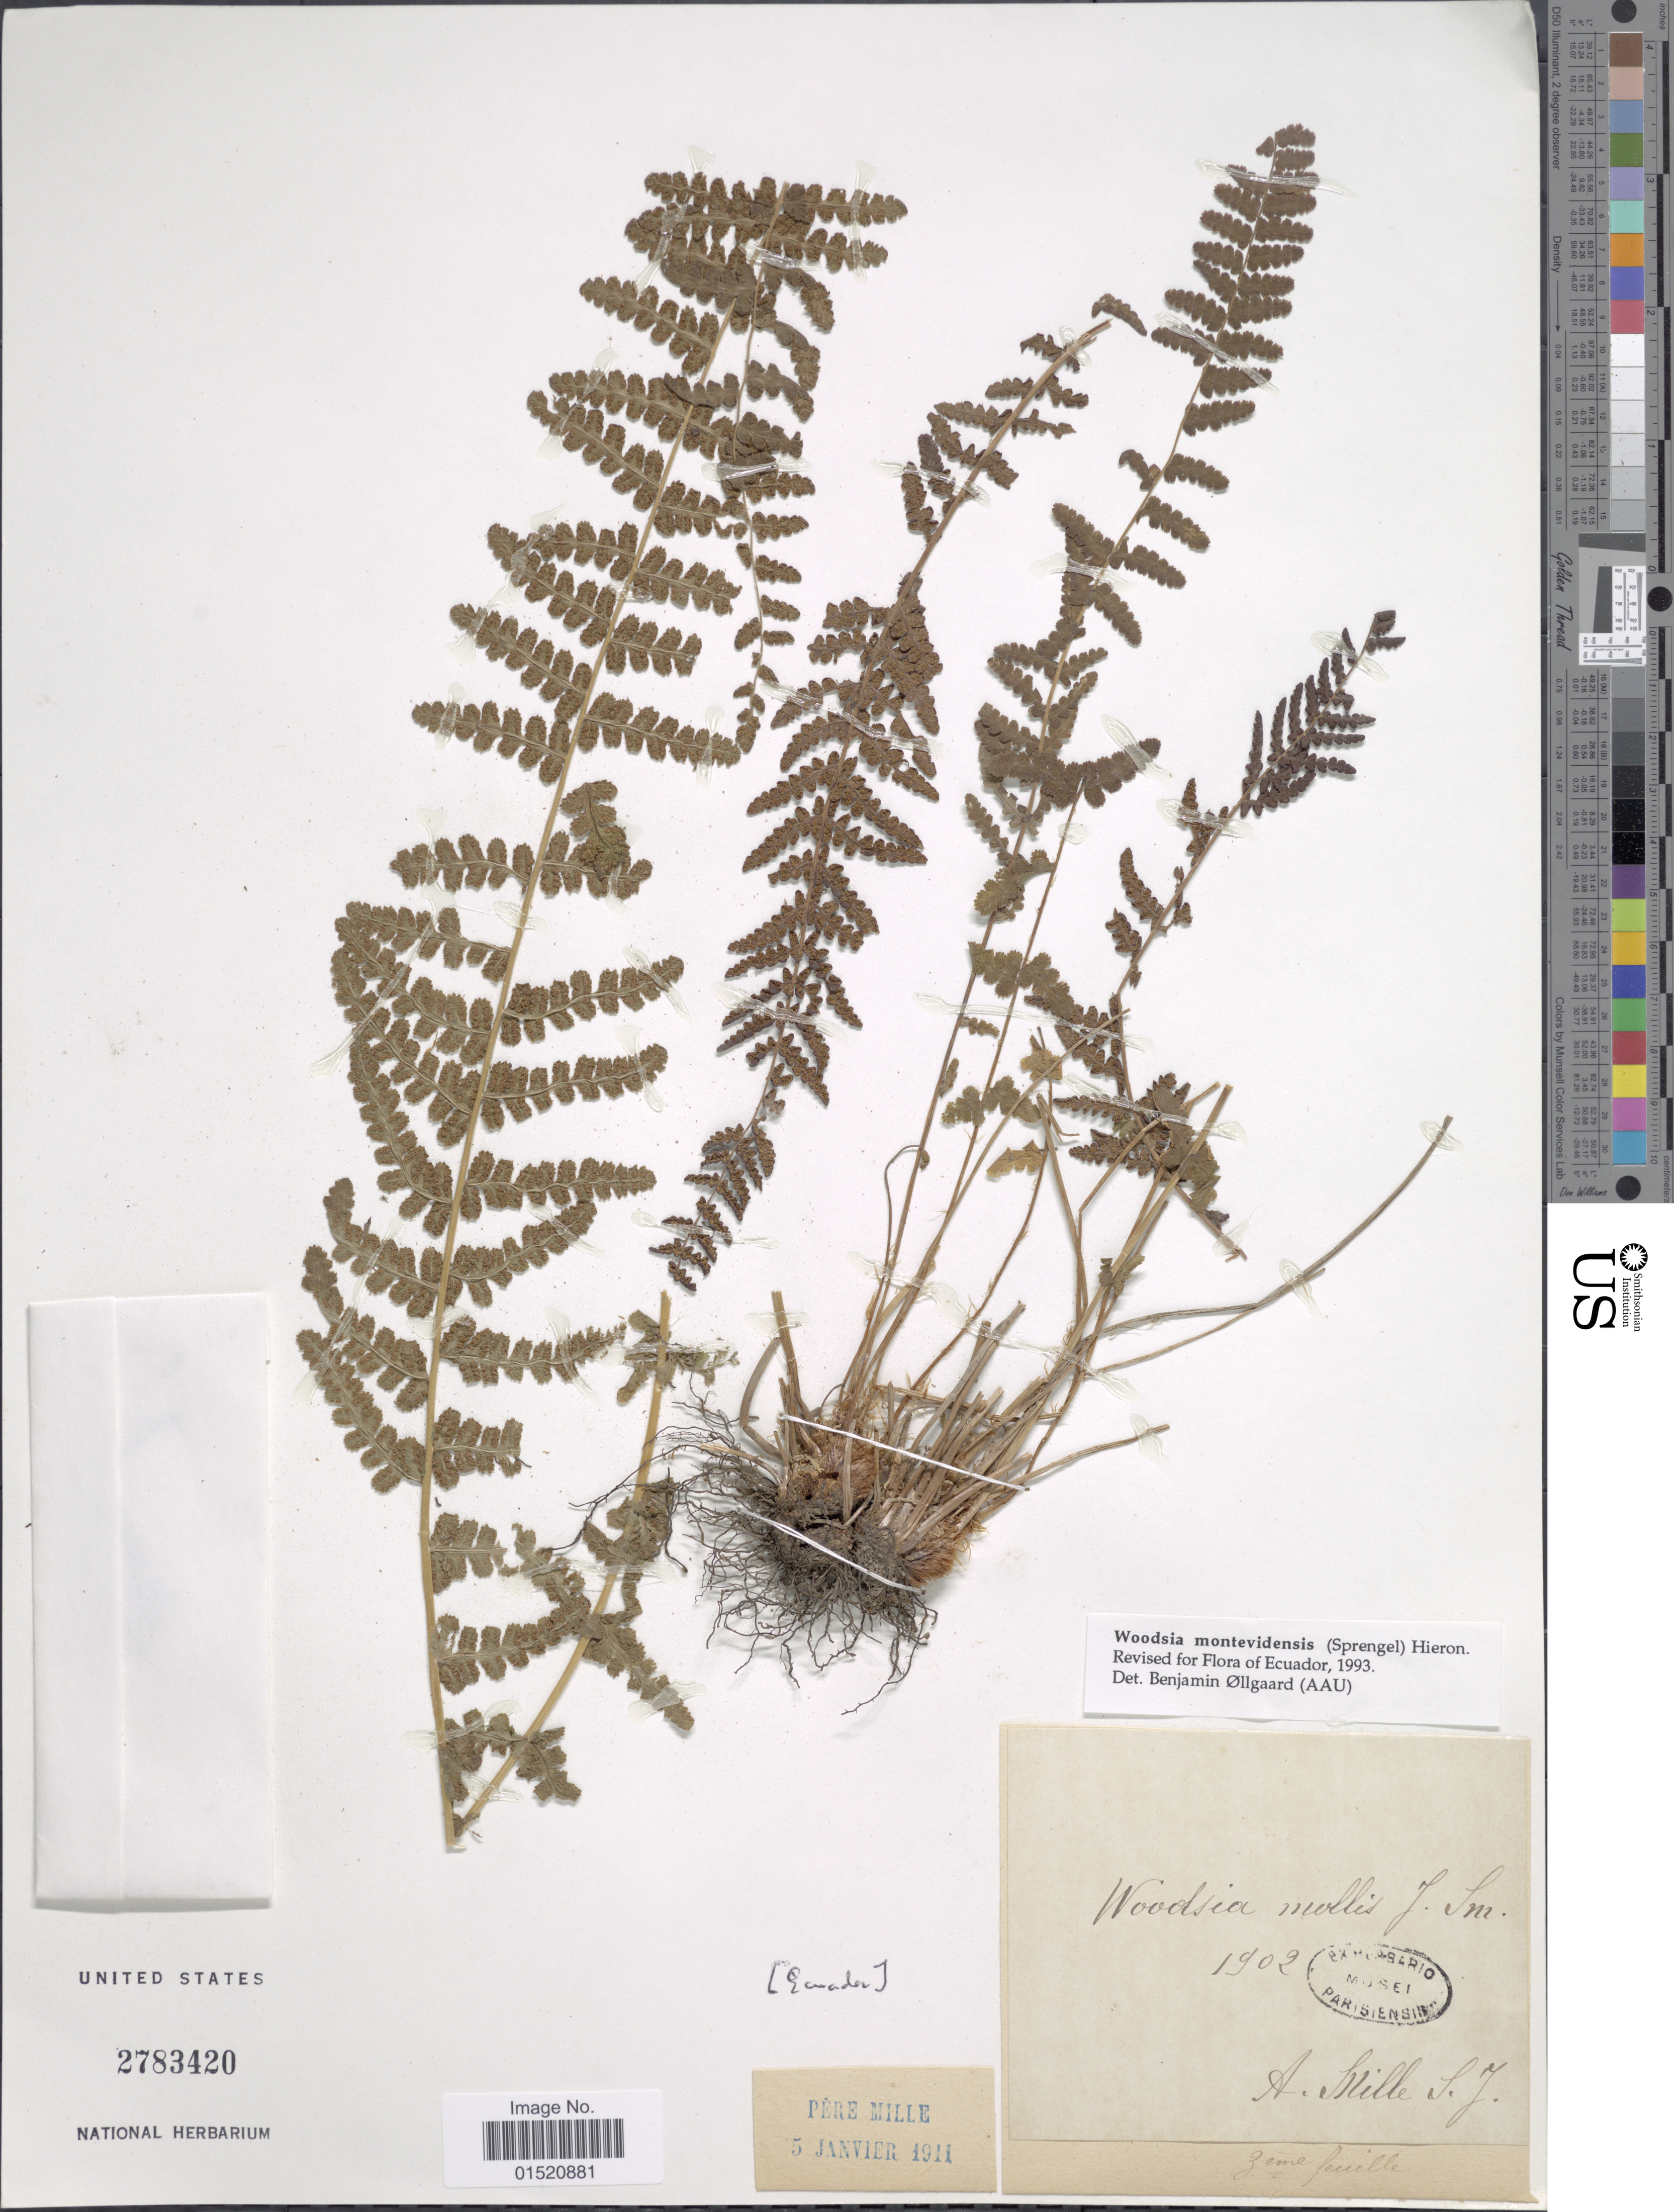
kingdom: Plantae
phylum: Tracheophyta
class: Polypodiopsida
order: Polypodiales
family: Woodsiaceae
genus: Woodsia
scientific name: Woodsia montevidensis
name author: (Spreng.) Hieron.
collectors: A. Mille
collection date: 1902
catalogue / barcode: US 2783420